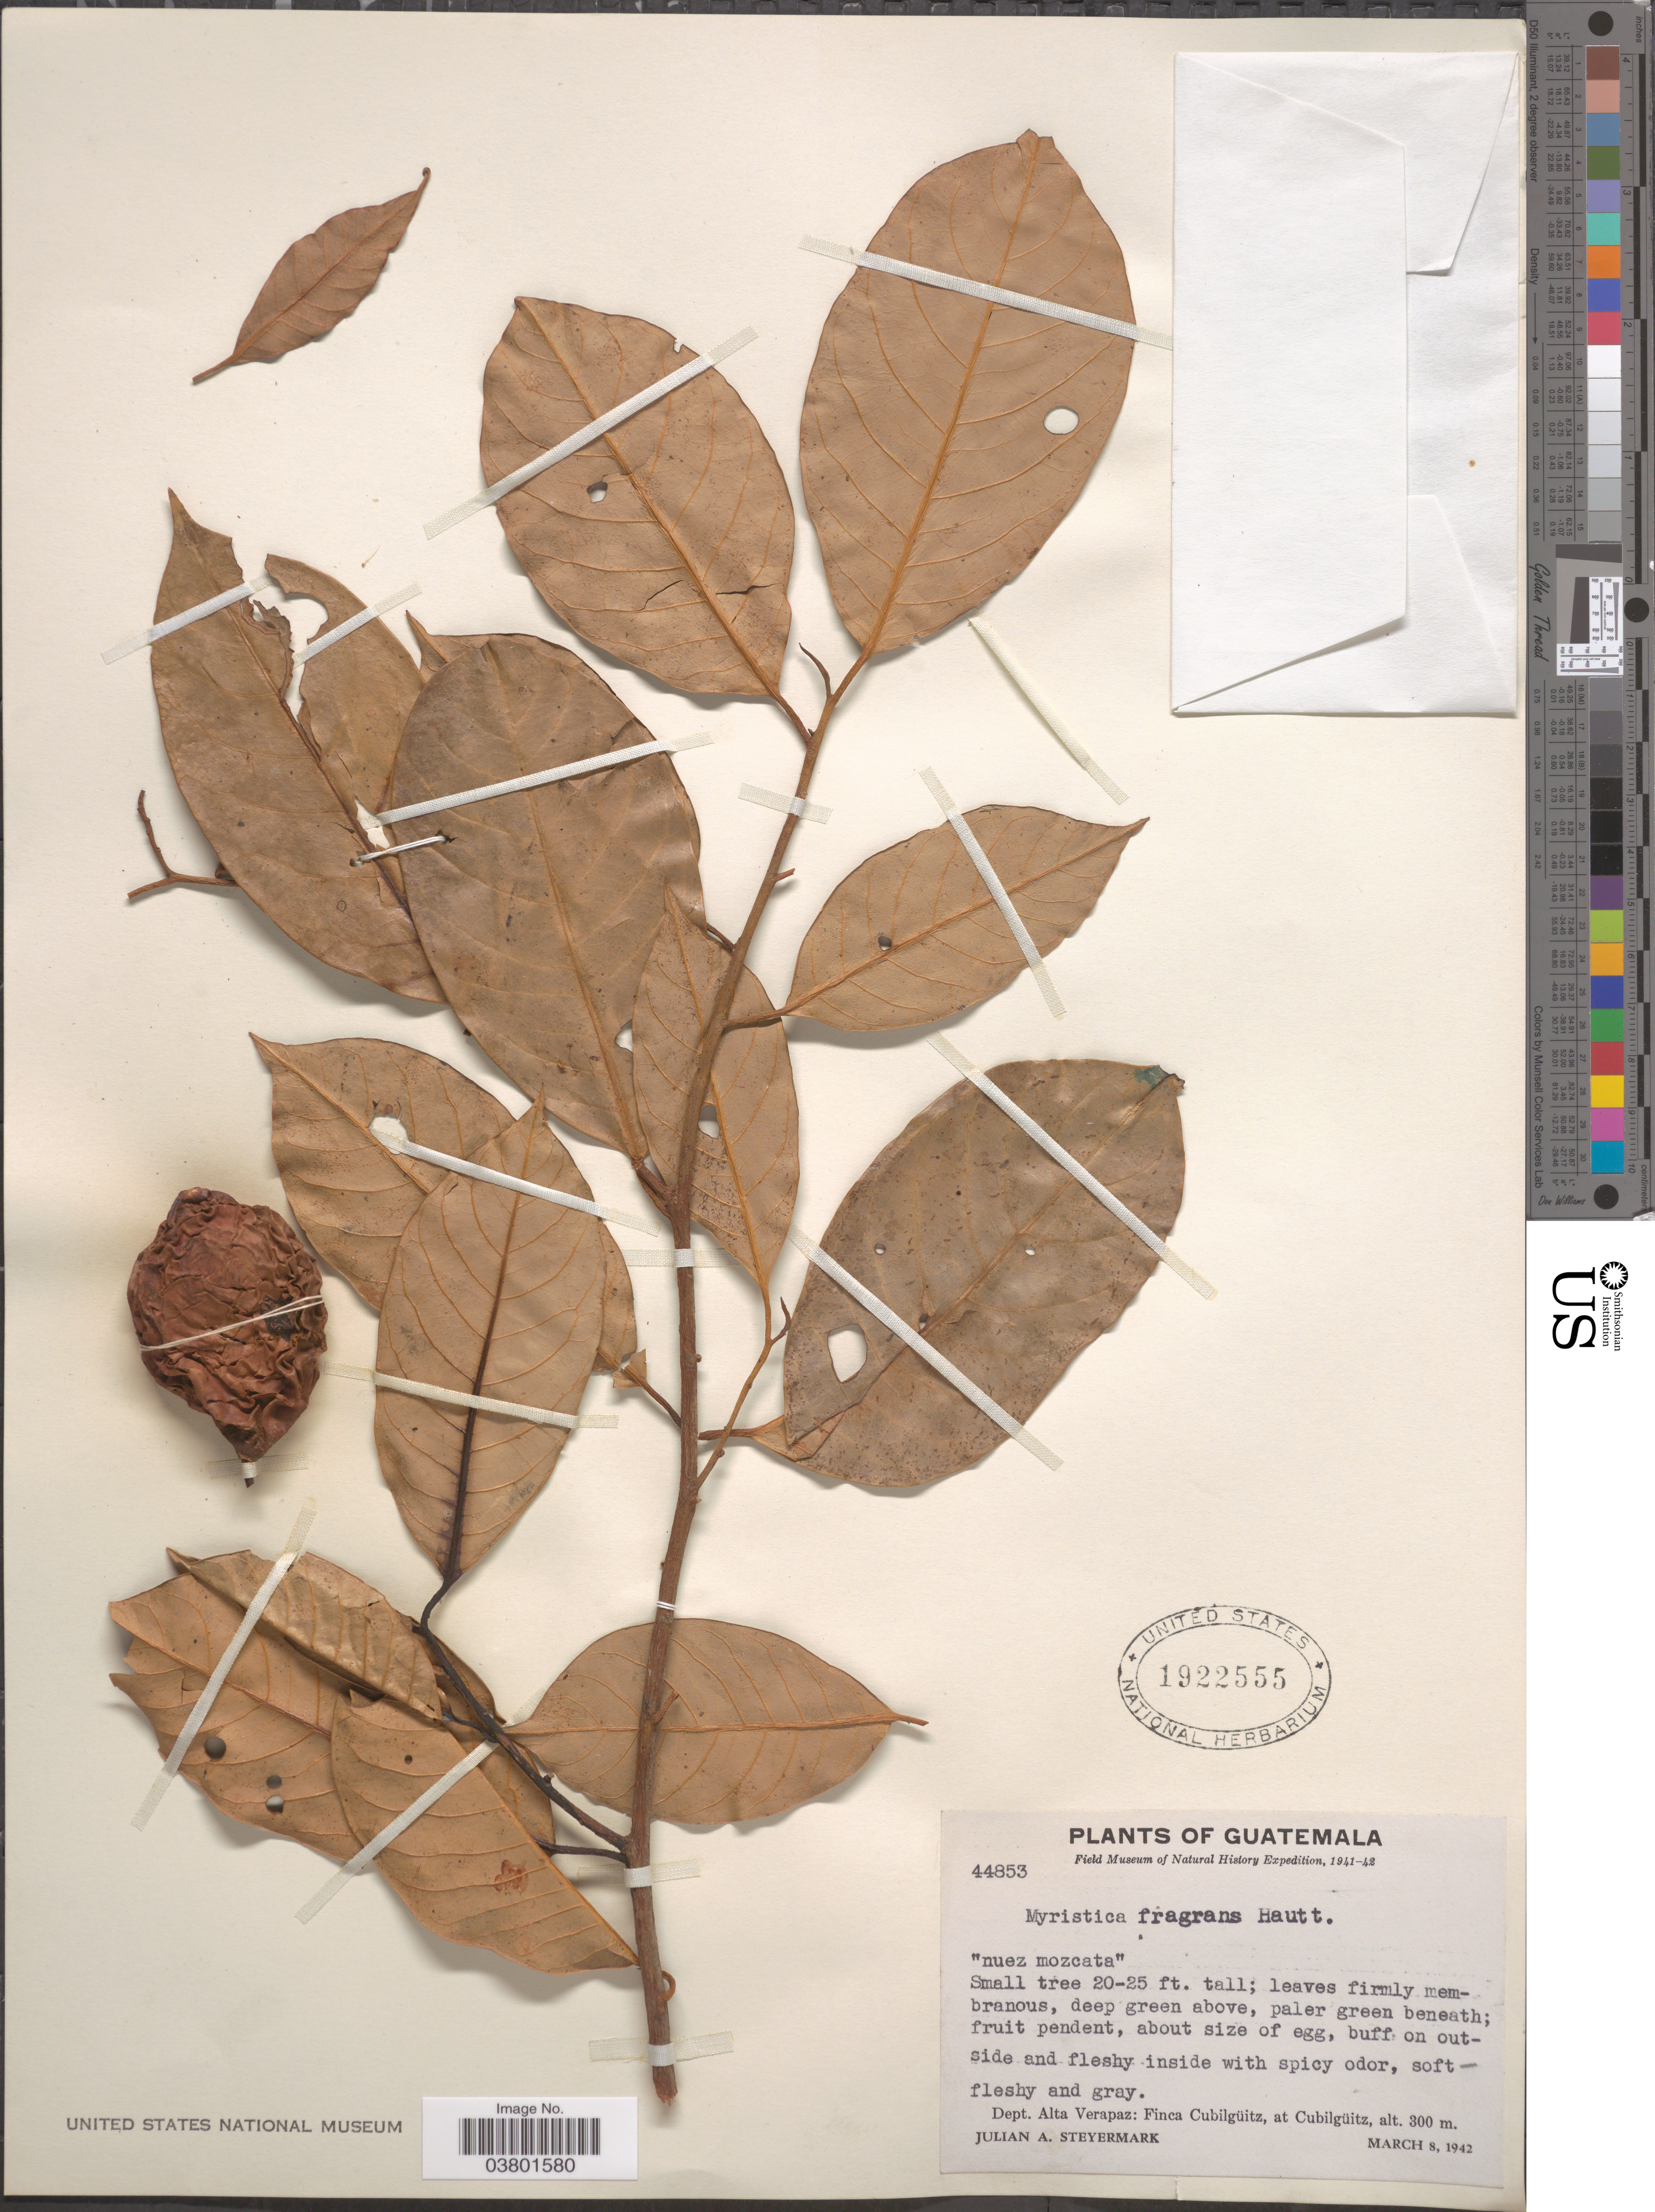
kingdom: Plantae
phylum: Tracheophyta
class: Magnoliopsida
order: Magnoliales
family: Myristicaceae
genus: Myristica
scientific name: Myristica fragrans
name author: Houtt.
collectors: J. Steyermark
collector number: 44853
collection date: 1942-03-08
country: Guatemala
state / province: Alta Verapaz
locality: Dept. Alta Verapaz: Finca Cubilgüitz, at Cubilgüitz.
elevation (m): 300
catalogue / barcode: US 1922555